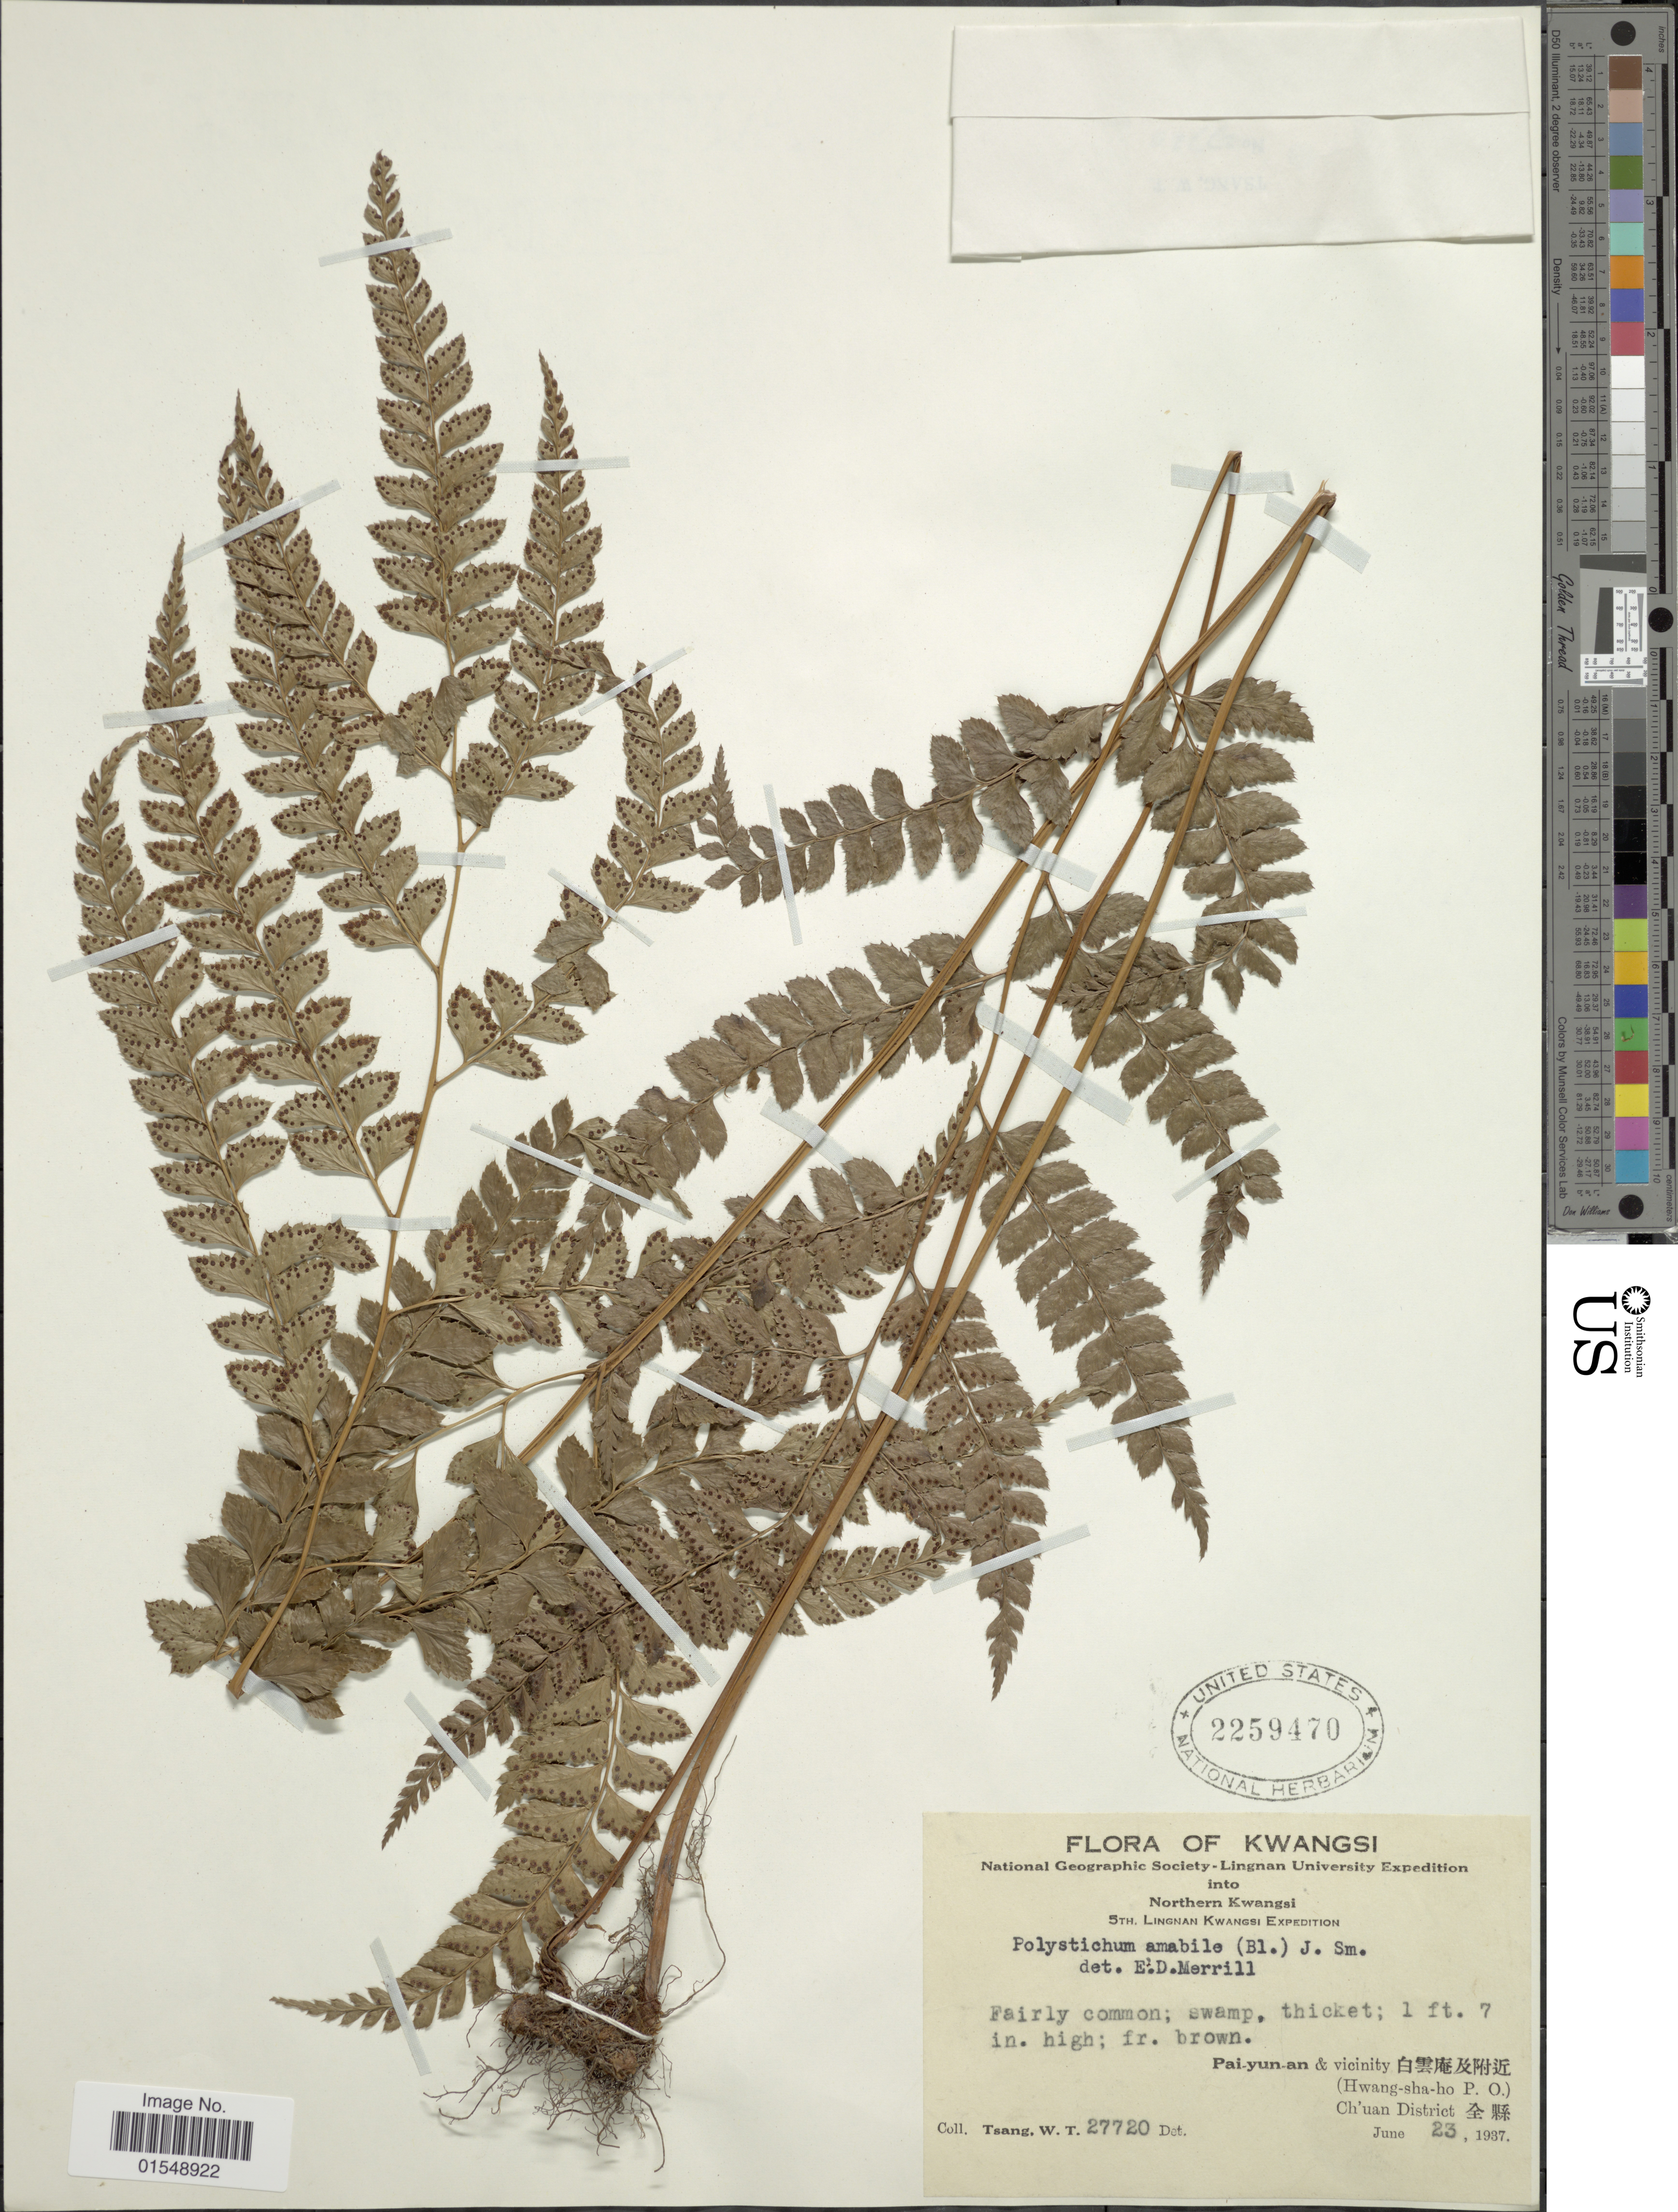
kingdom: Plantae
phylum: Tracheophyta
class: Polypodiopsida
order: Polypodiales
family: Dryopteridaceae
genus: Arachniodes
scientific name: Arachniodes amabilis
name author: (Blume) Tindale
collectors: W. T. Tsang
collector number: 27720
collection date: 1937-06-23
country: China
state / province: Guangxi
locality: Kwangsi, Northern Kwangsi, Pai-yun-an & vicinity (Hwang- sha- ho P. O.) Chúan District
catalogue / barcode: US 2259470